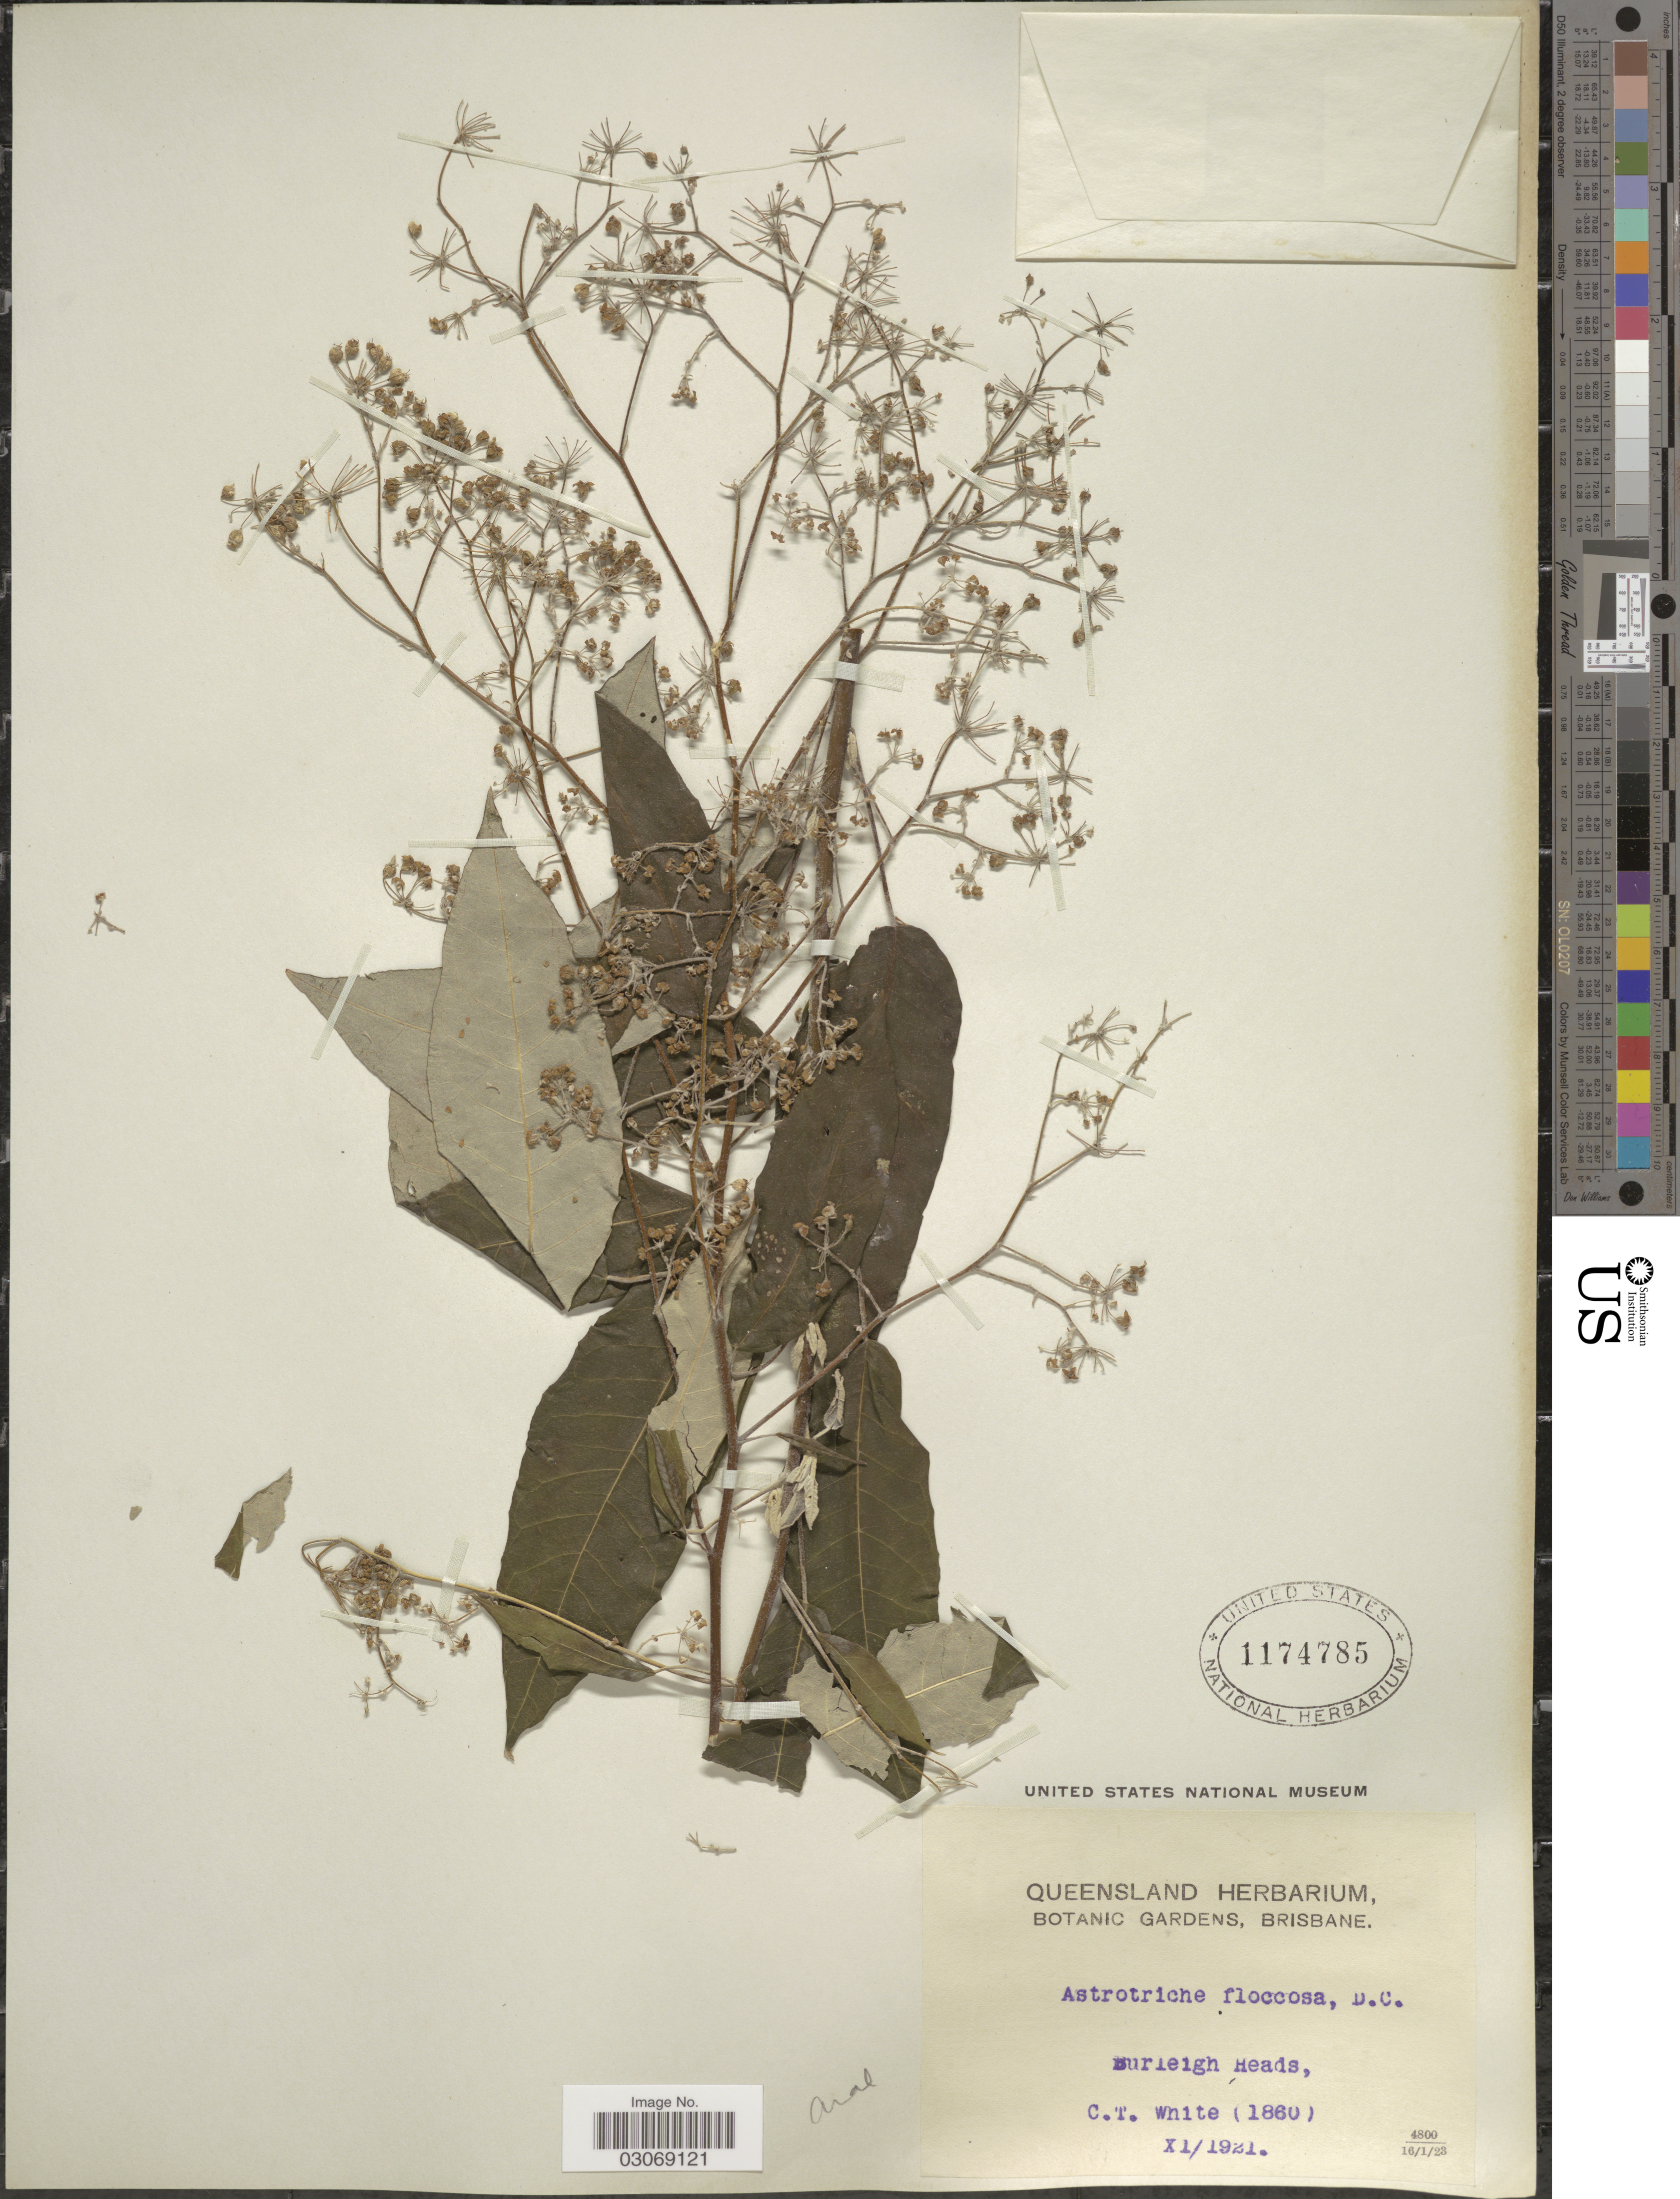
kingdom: Plantae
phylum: Tracheophyta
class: Magnoliopsida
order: Apiales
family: Araliaceae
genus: Astrotricha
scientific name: Astrotricha floccosa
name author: DC.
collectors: C. T. White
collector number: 1860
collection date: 1921-11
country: Australia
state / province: Queensland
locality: Burleigh Heads.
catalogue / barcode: US 1174785